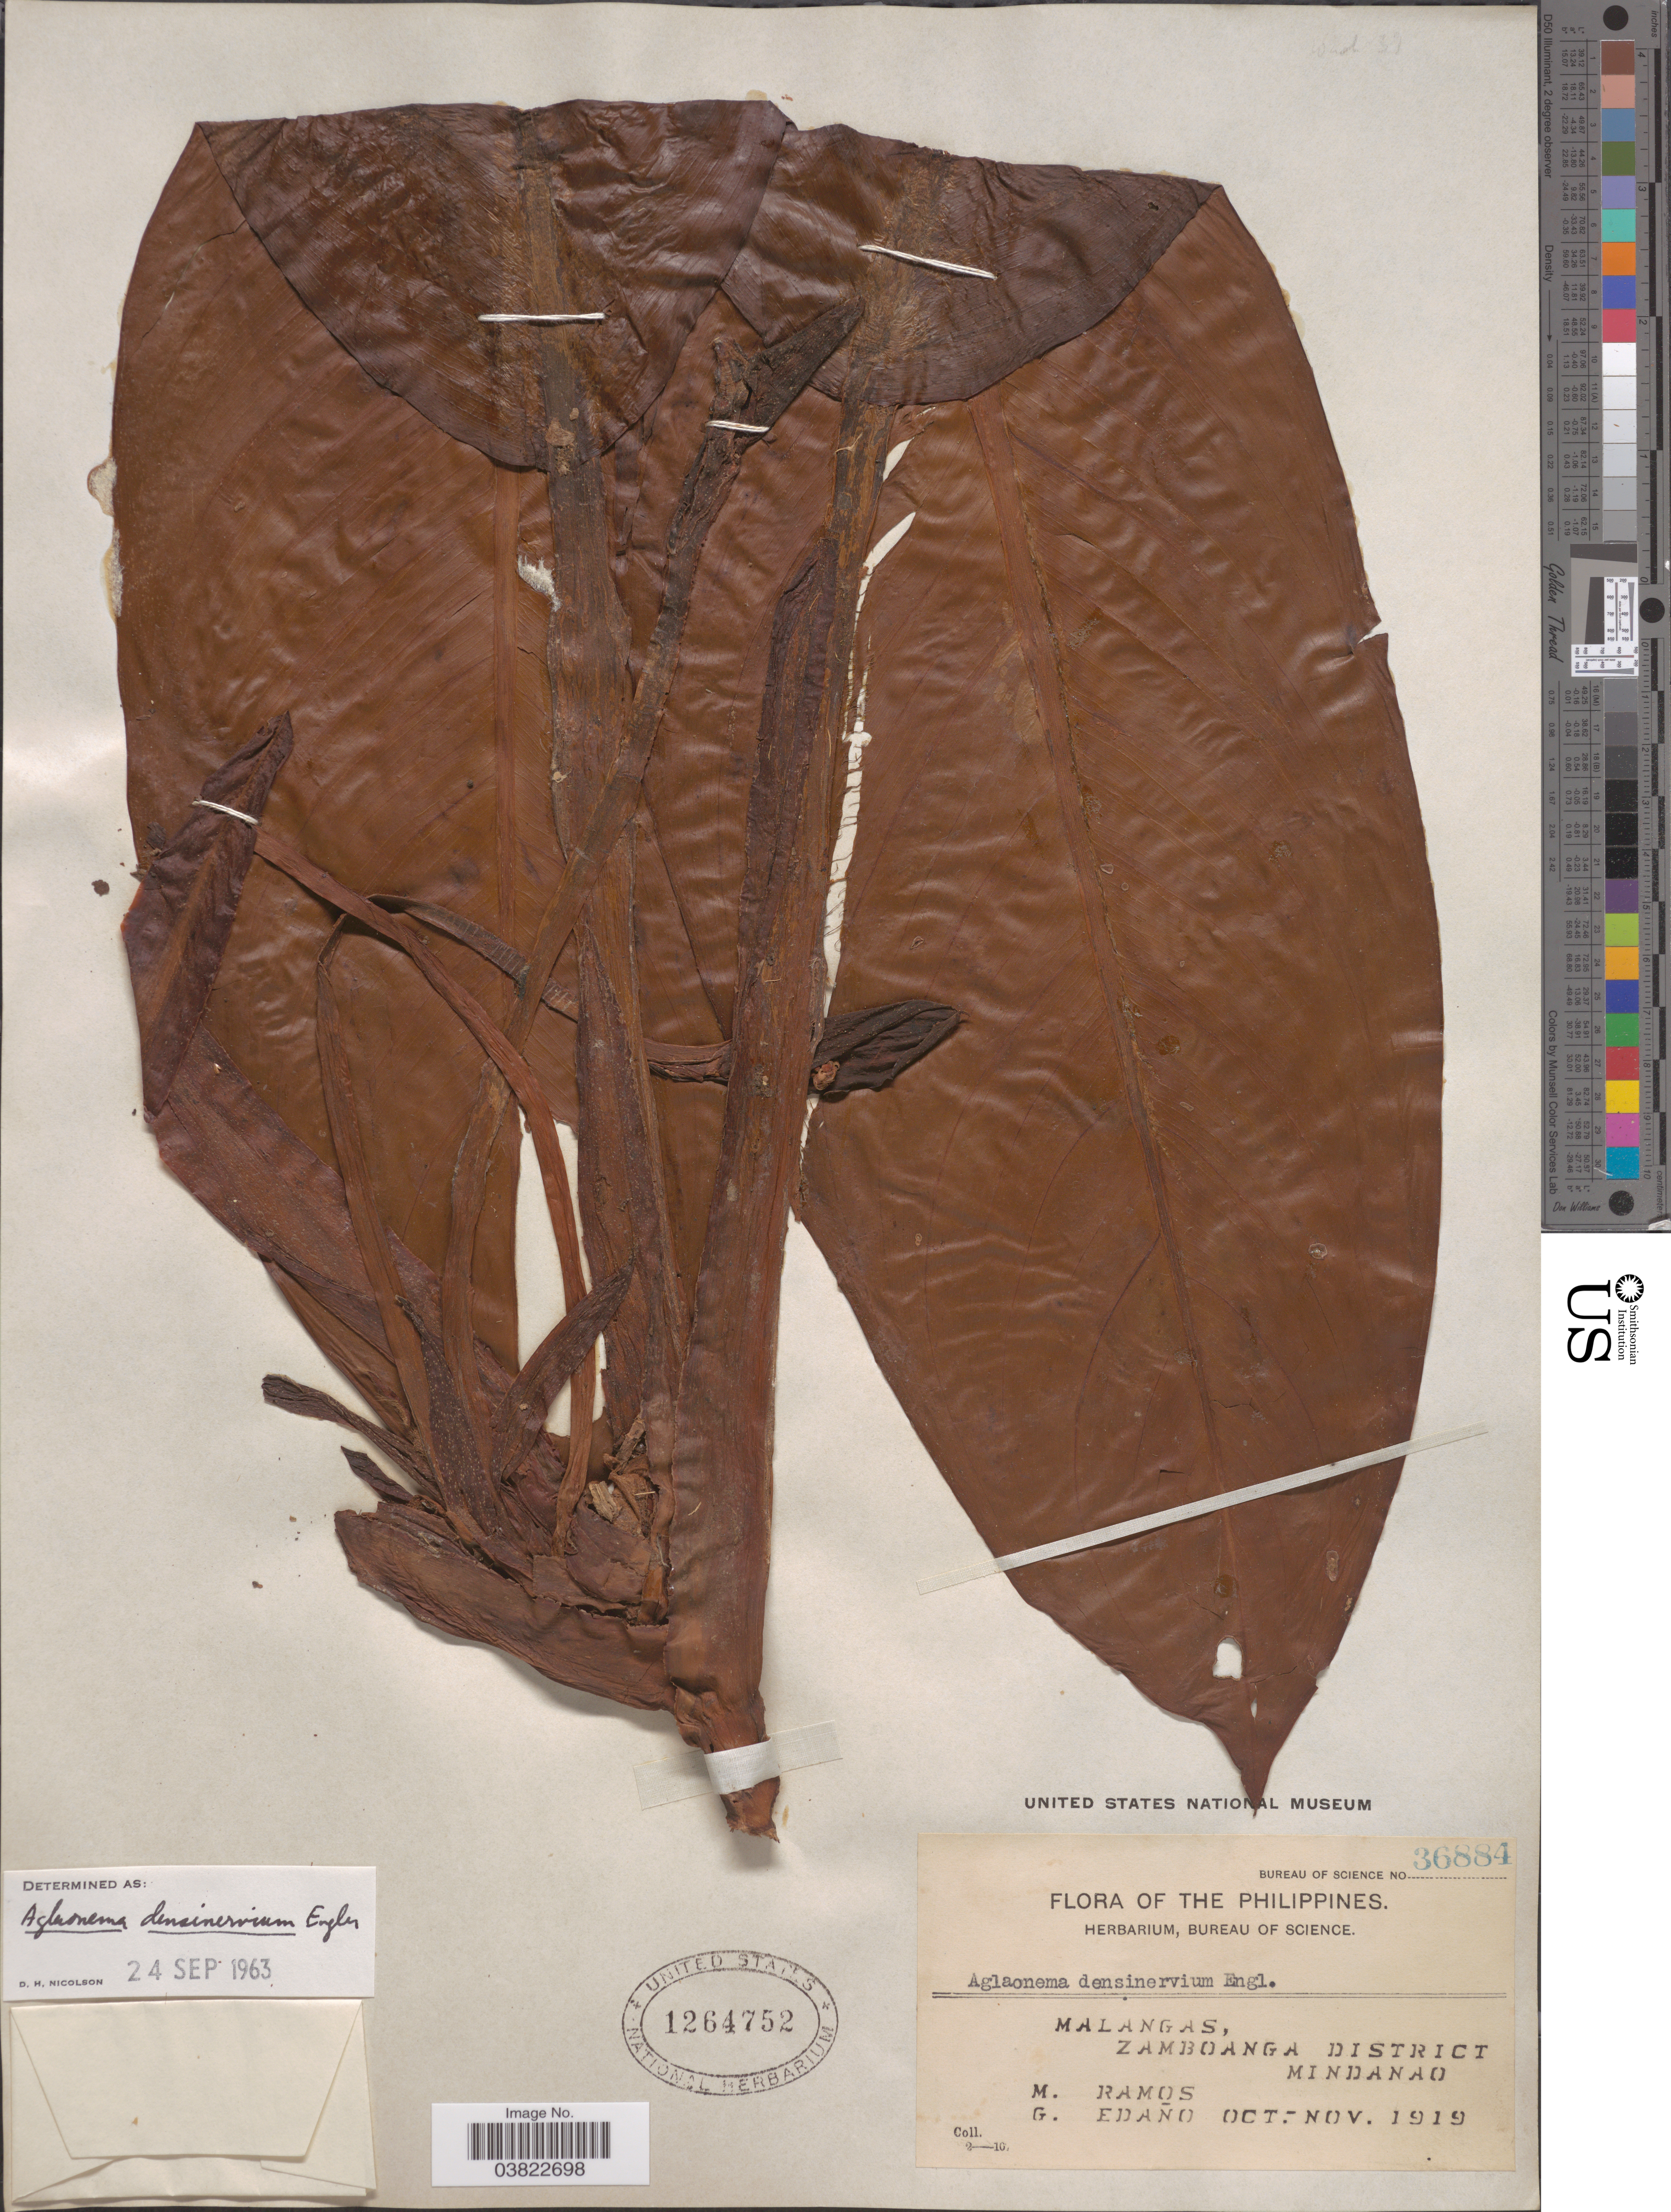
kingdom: Plantae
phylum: Tracheophyta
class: Liliopsida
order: Alismatales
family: Araceae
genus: Aglaonema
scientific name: Aglaonema densinervium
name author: Engl.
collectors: M. Ramos & G. Edaño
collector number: Bureau of Science 36884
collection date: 1919-10/1919-11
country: Philippines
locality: Malangas, Zamboanga District. Mindanao.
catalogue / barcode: US 1264752